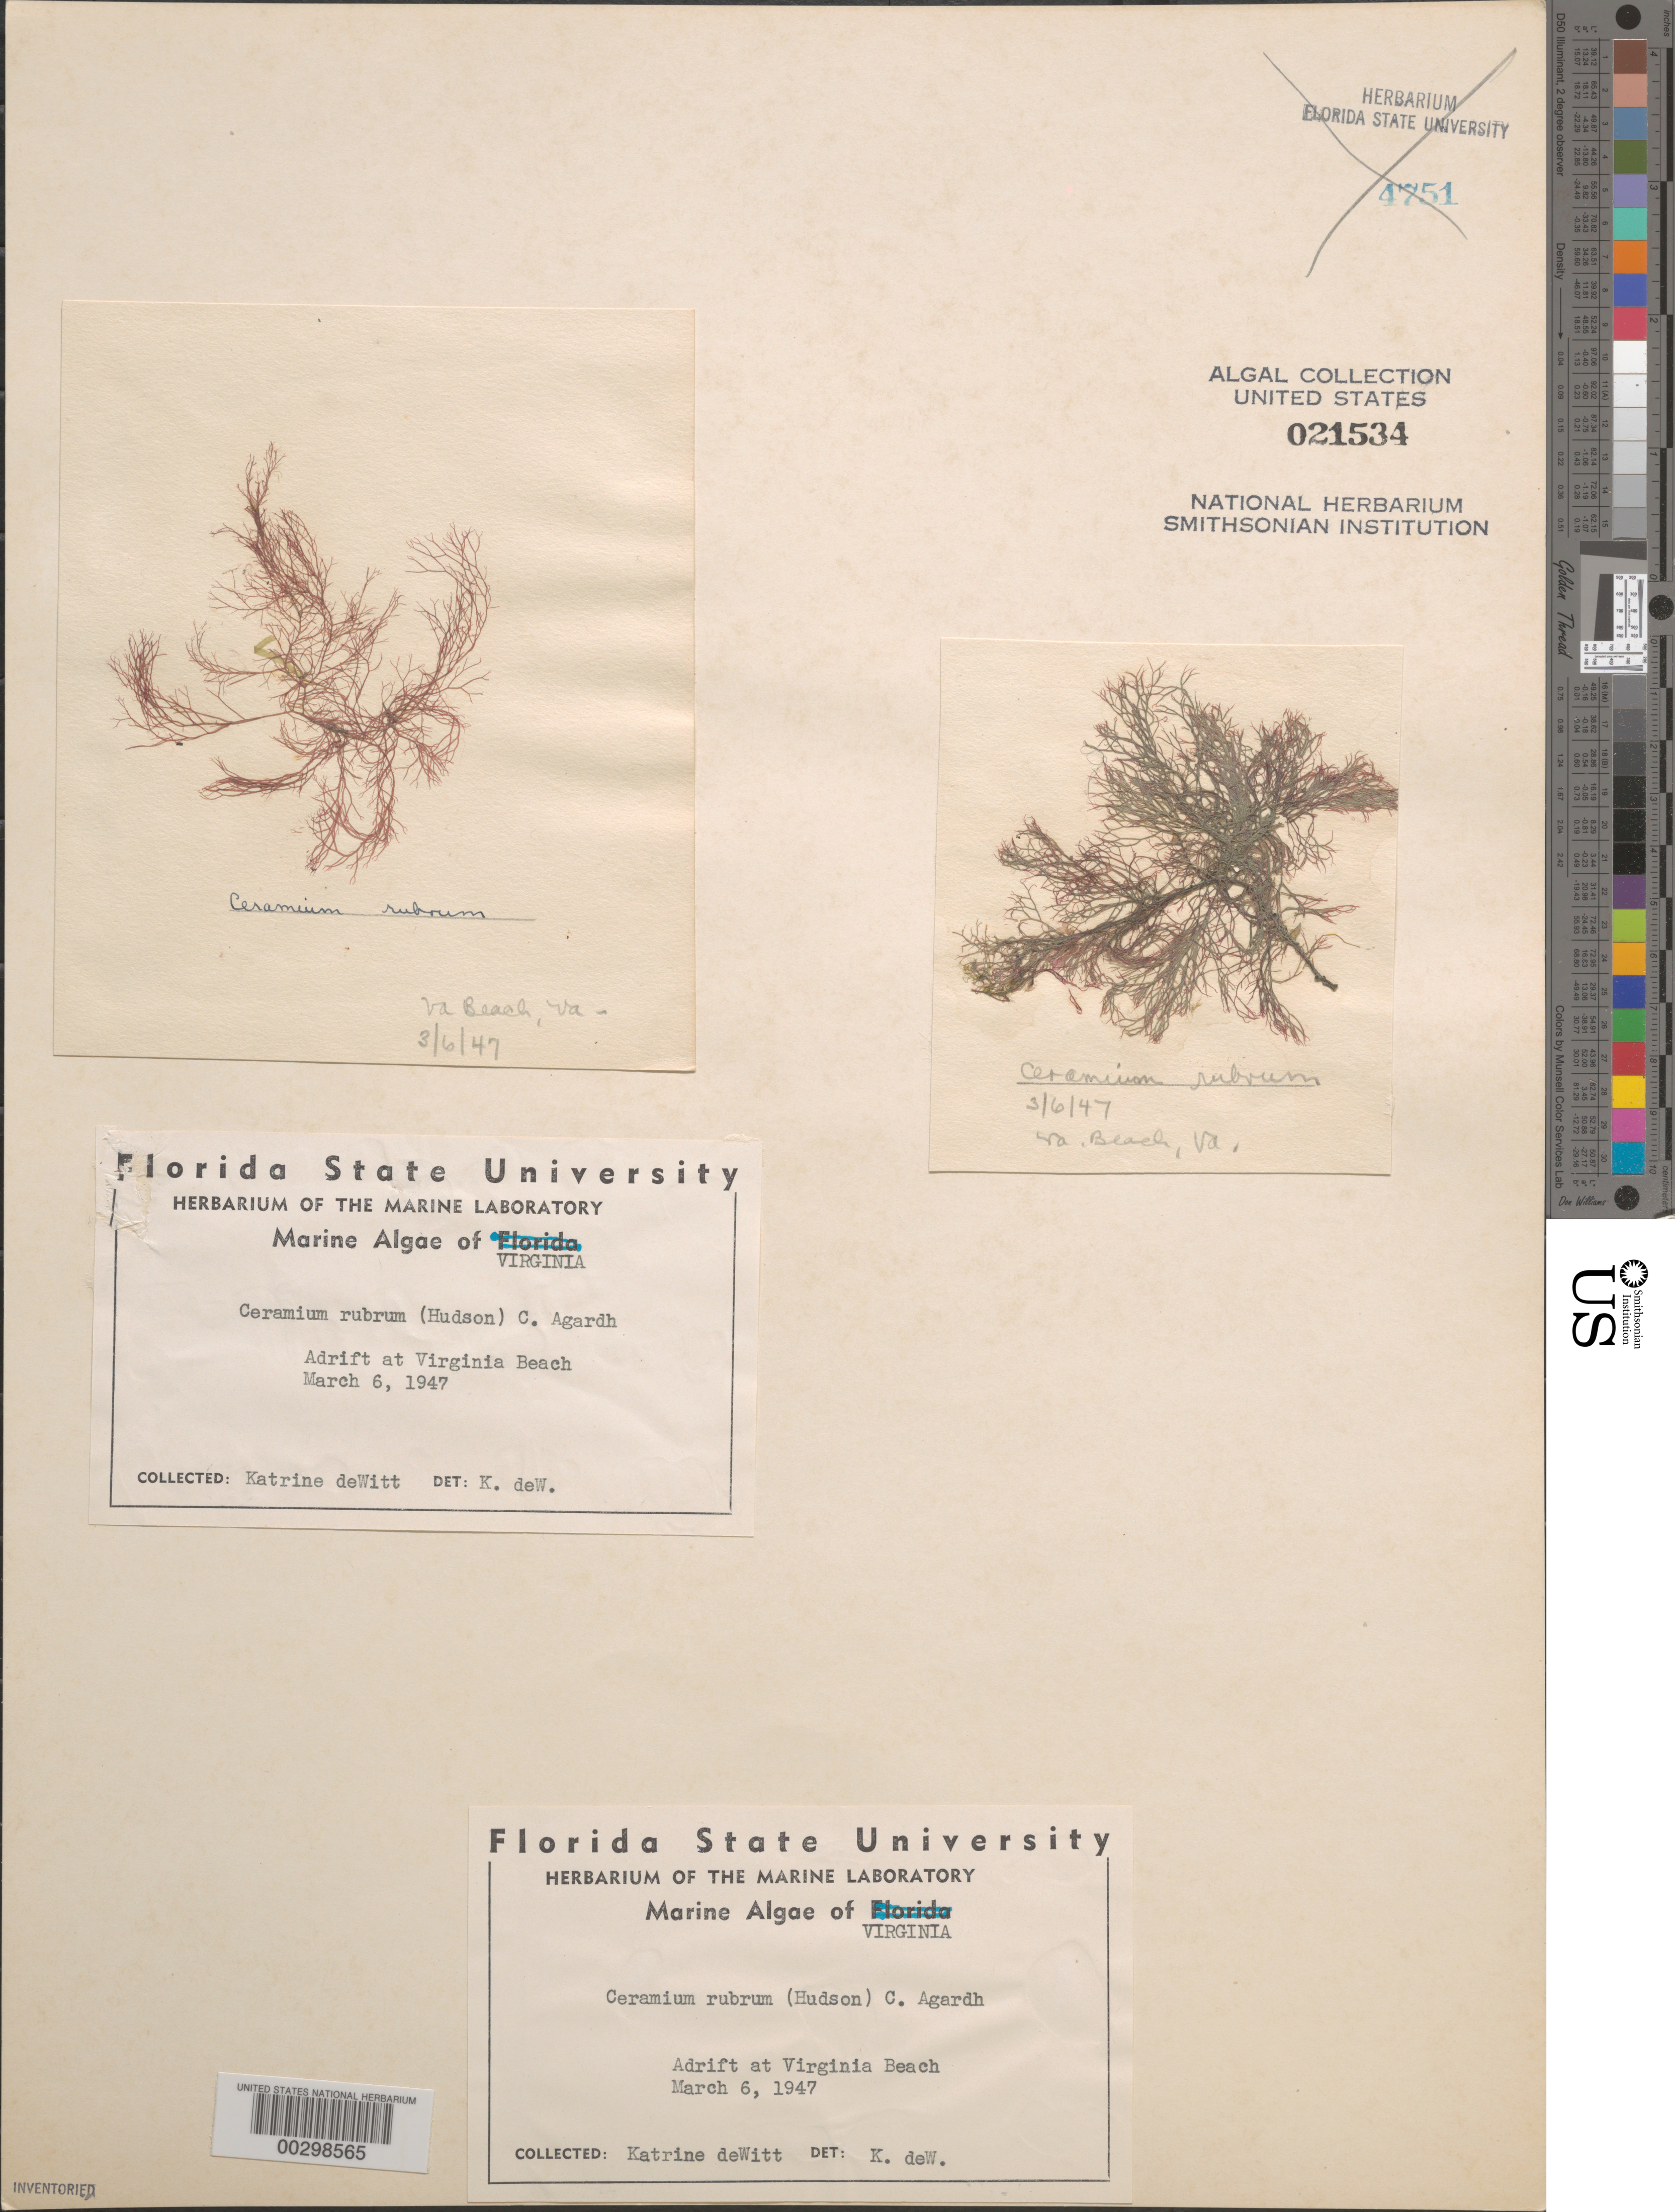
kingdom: Plantae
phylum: Rhodophyta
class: Florideophyceae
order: Ceramiales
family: Ceramiaceae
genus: Ceramium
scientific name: Ceramium rubrum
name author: C. Agardh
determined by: deWitt, K.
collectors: K. deWitt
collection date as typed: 06 Mar 1947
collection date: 1947-03-06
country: United States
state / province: Virginia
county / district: City of Virginia Beach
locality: Virginia Beach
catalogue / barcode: US 21534